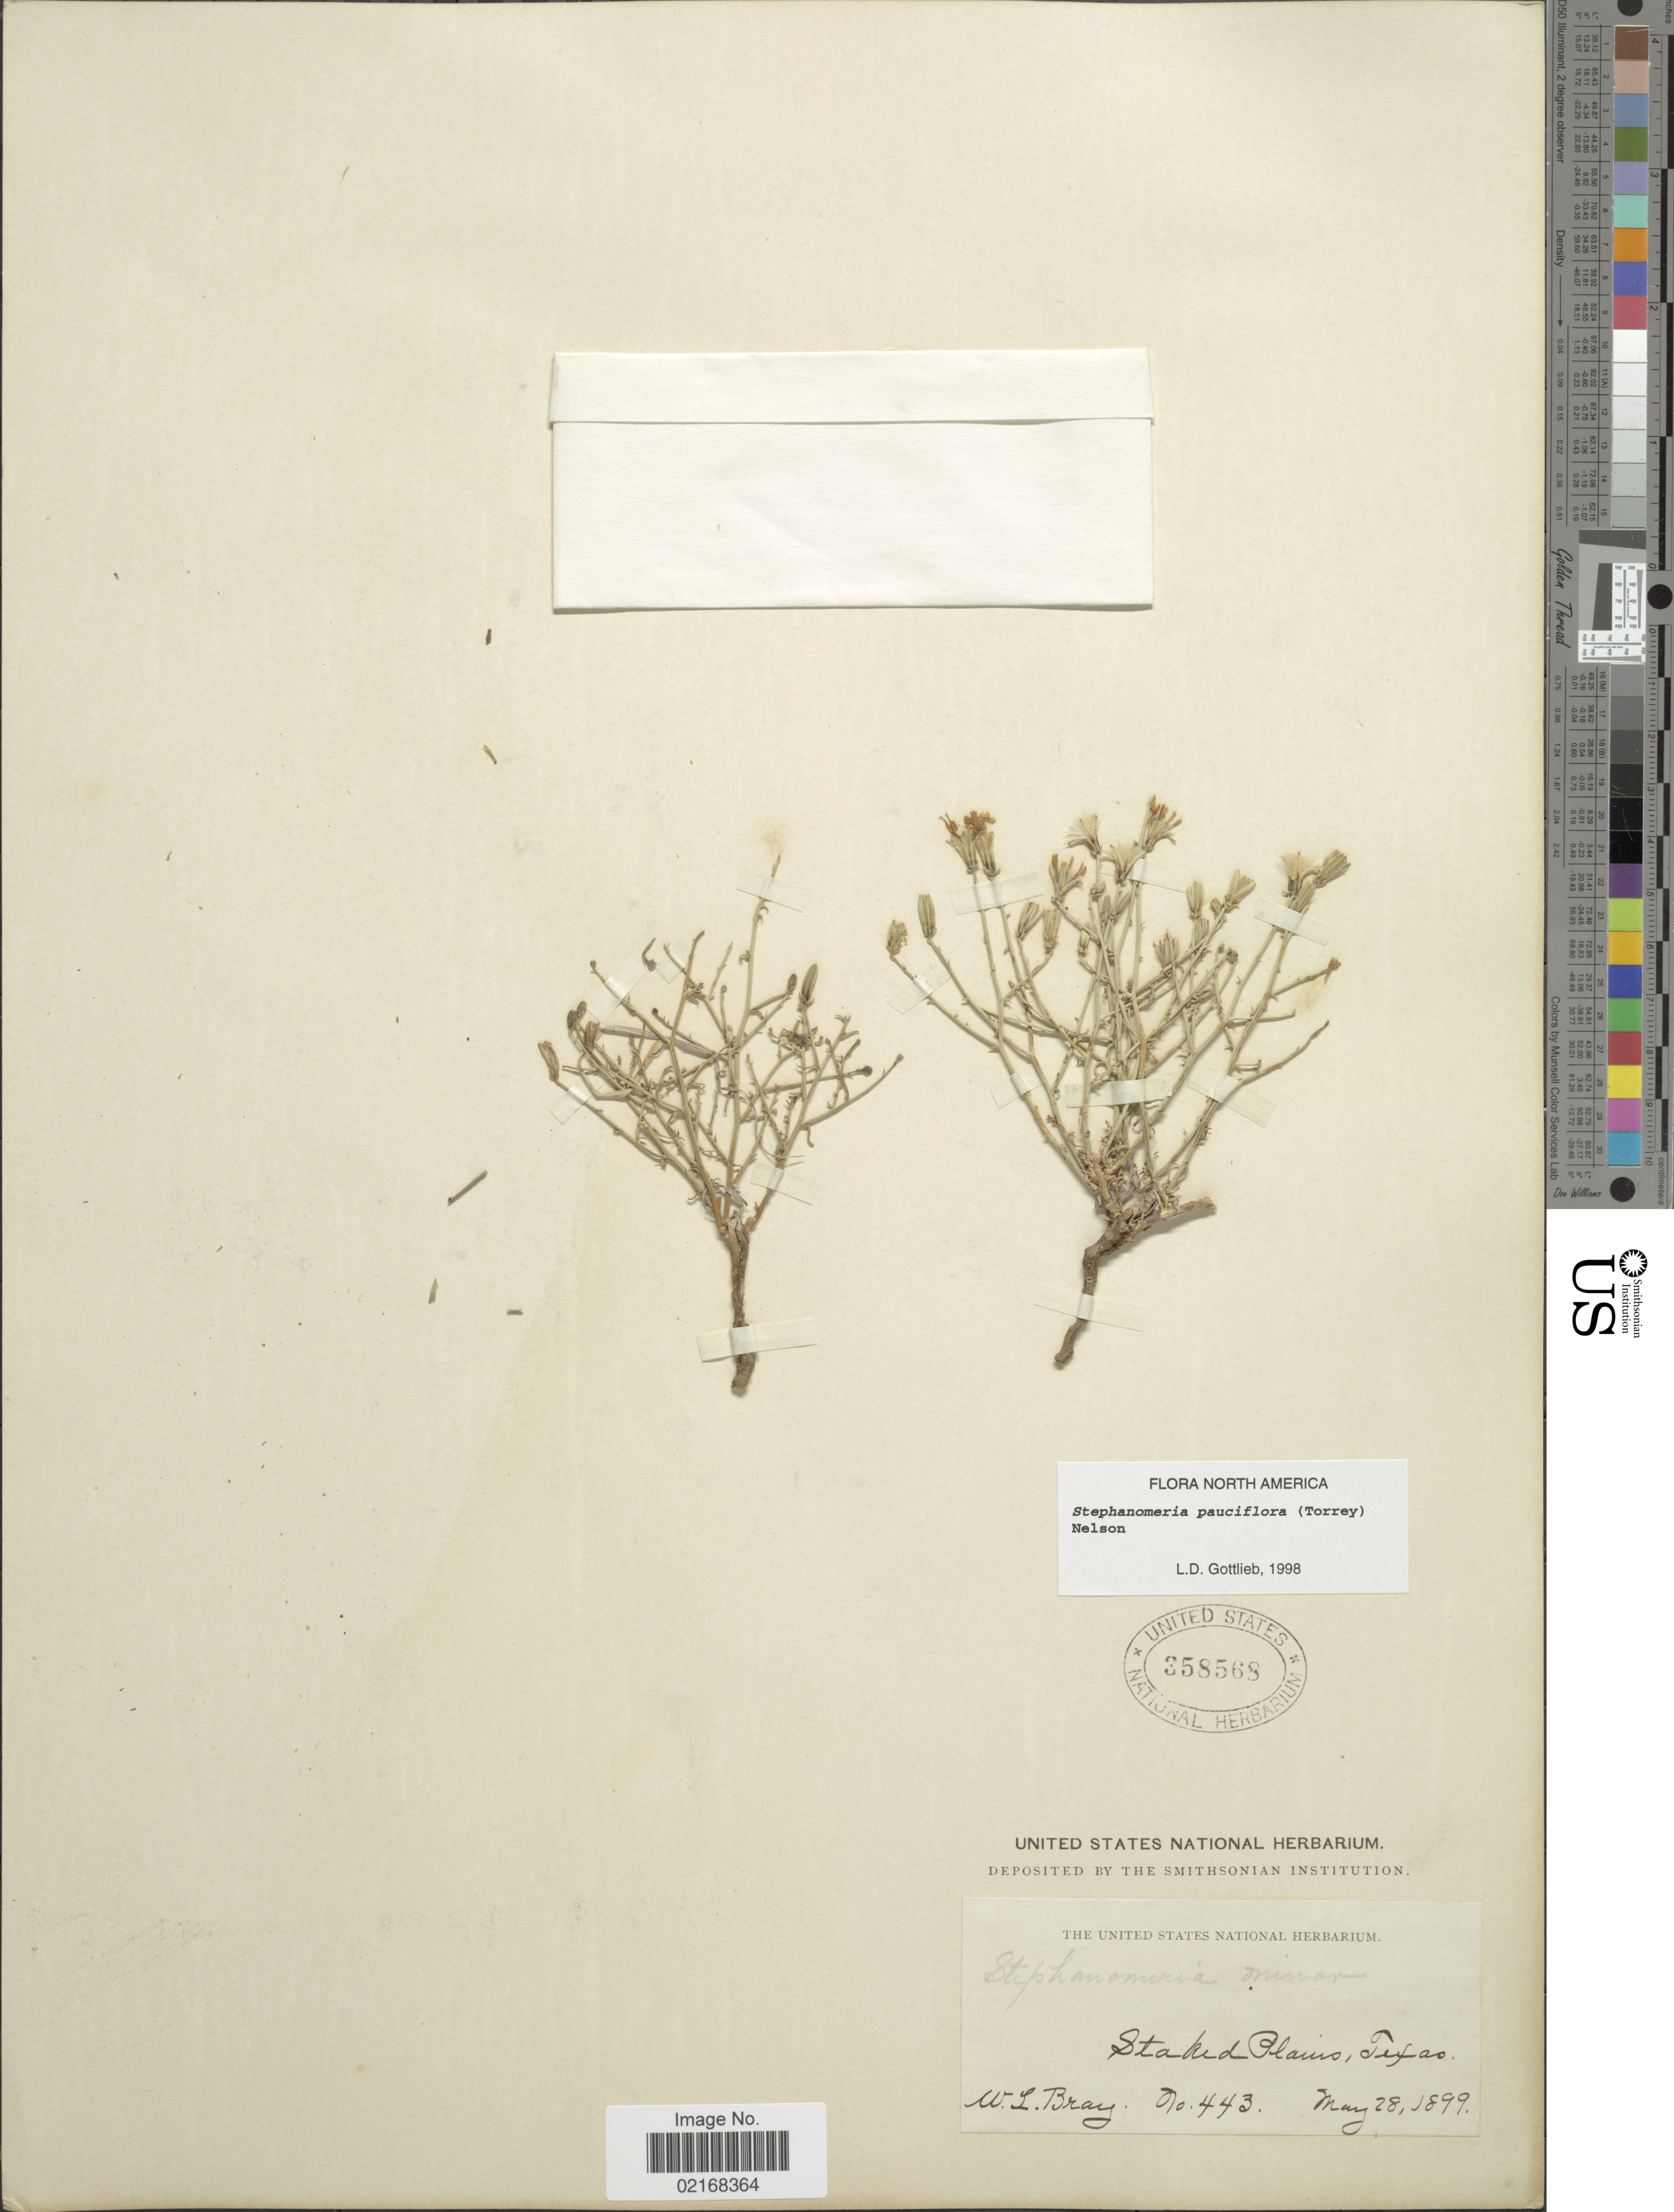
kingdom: Plantae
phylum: Tracheophyta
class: Magnoliopsida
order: Asterales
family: Asteraceae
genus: Stephanomeria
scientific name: Stephanomeria pauciflora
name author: (Torr.) A. Nelson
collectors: W. L. Bray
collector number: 443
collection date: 1899-05-28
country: United States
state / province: Texas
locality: Staked Plains, Texas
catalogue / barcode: US 358568